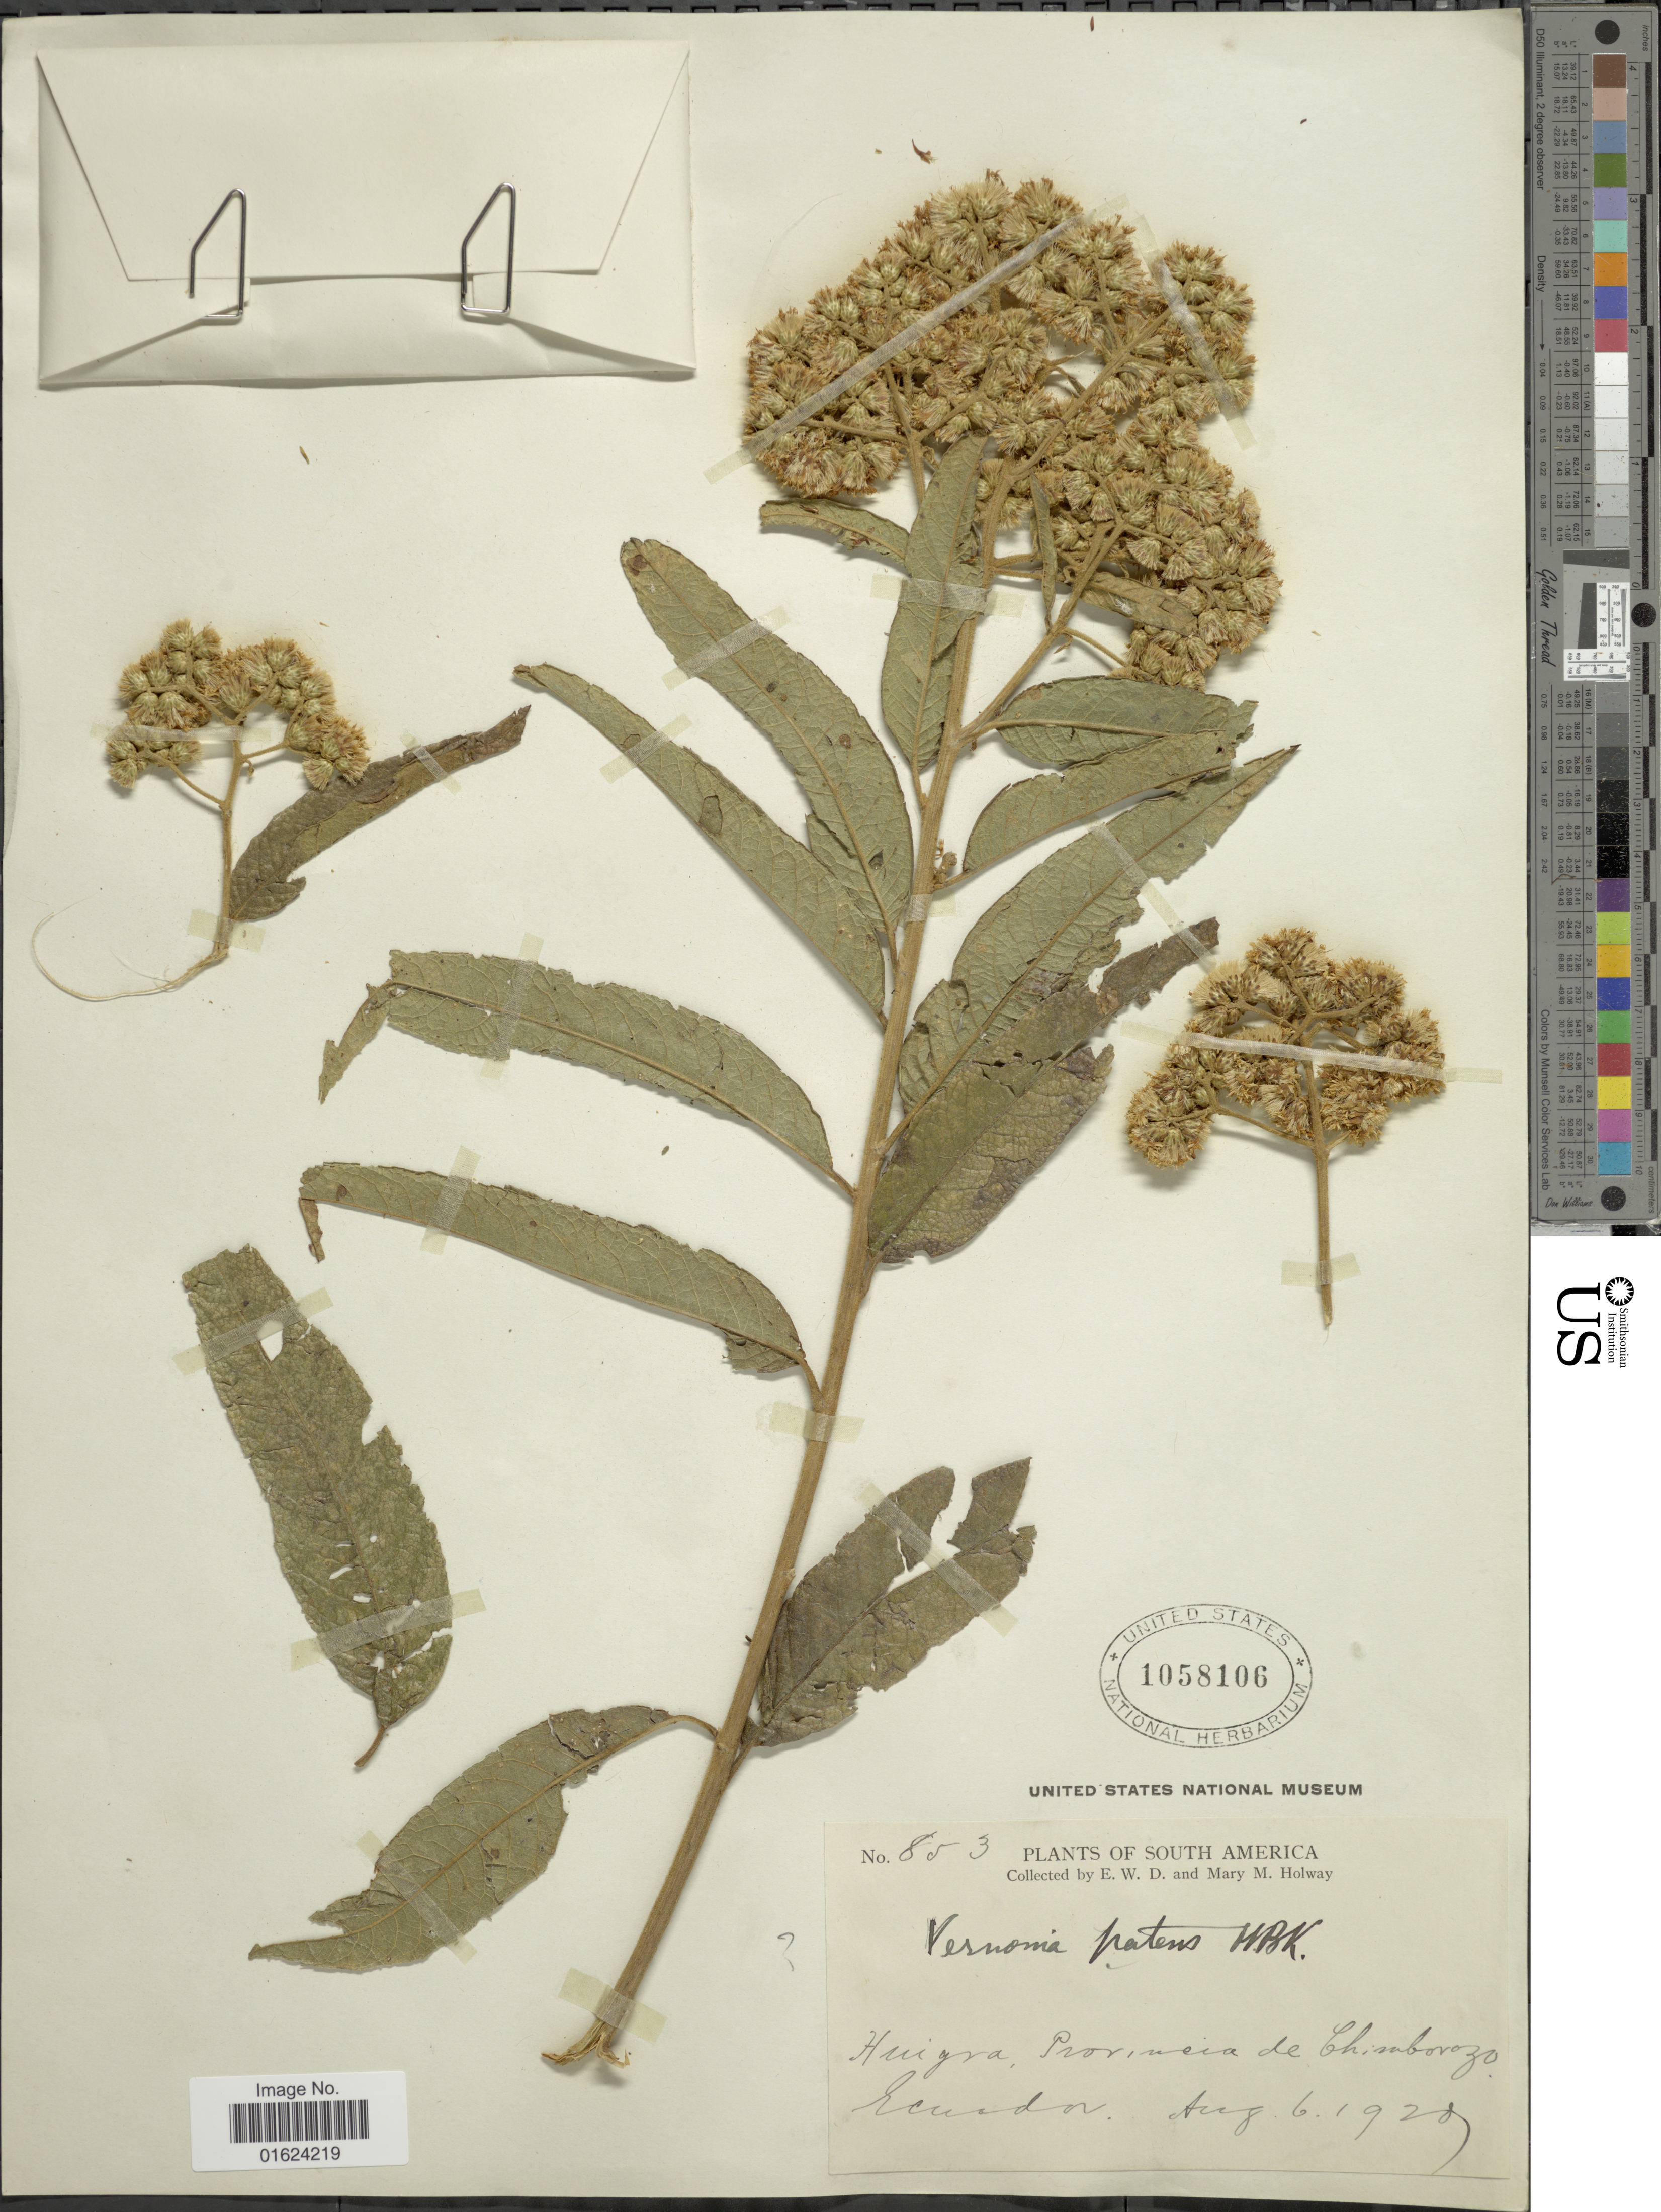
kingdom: Plantae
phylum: Tracheophyta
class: Magnoliopsida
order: Asterales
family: Asteraceae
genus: Vernonanthura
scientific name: Vernonanthura patens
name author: (Kunth) H. Rob.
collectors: E. W. D. Holway & M. M. Holway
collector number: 853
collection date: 1928-08-06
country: Ecuador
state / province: Chimborazo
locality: South America. Huigra, Prvincia de Chimborazo, Ecuador.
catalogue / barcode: US 1058106